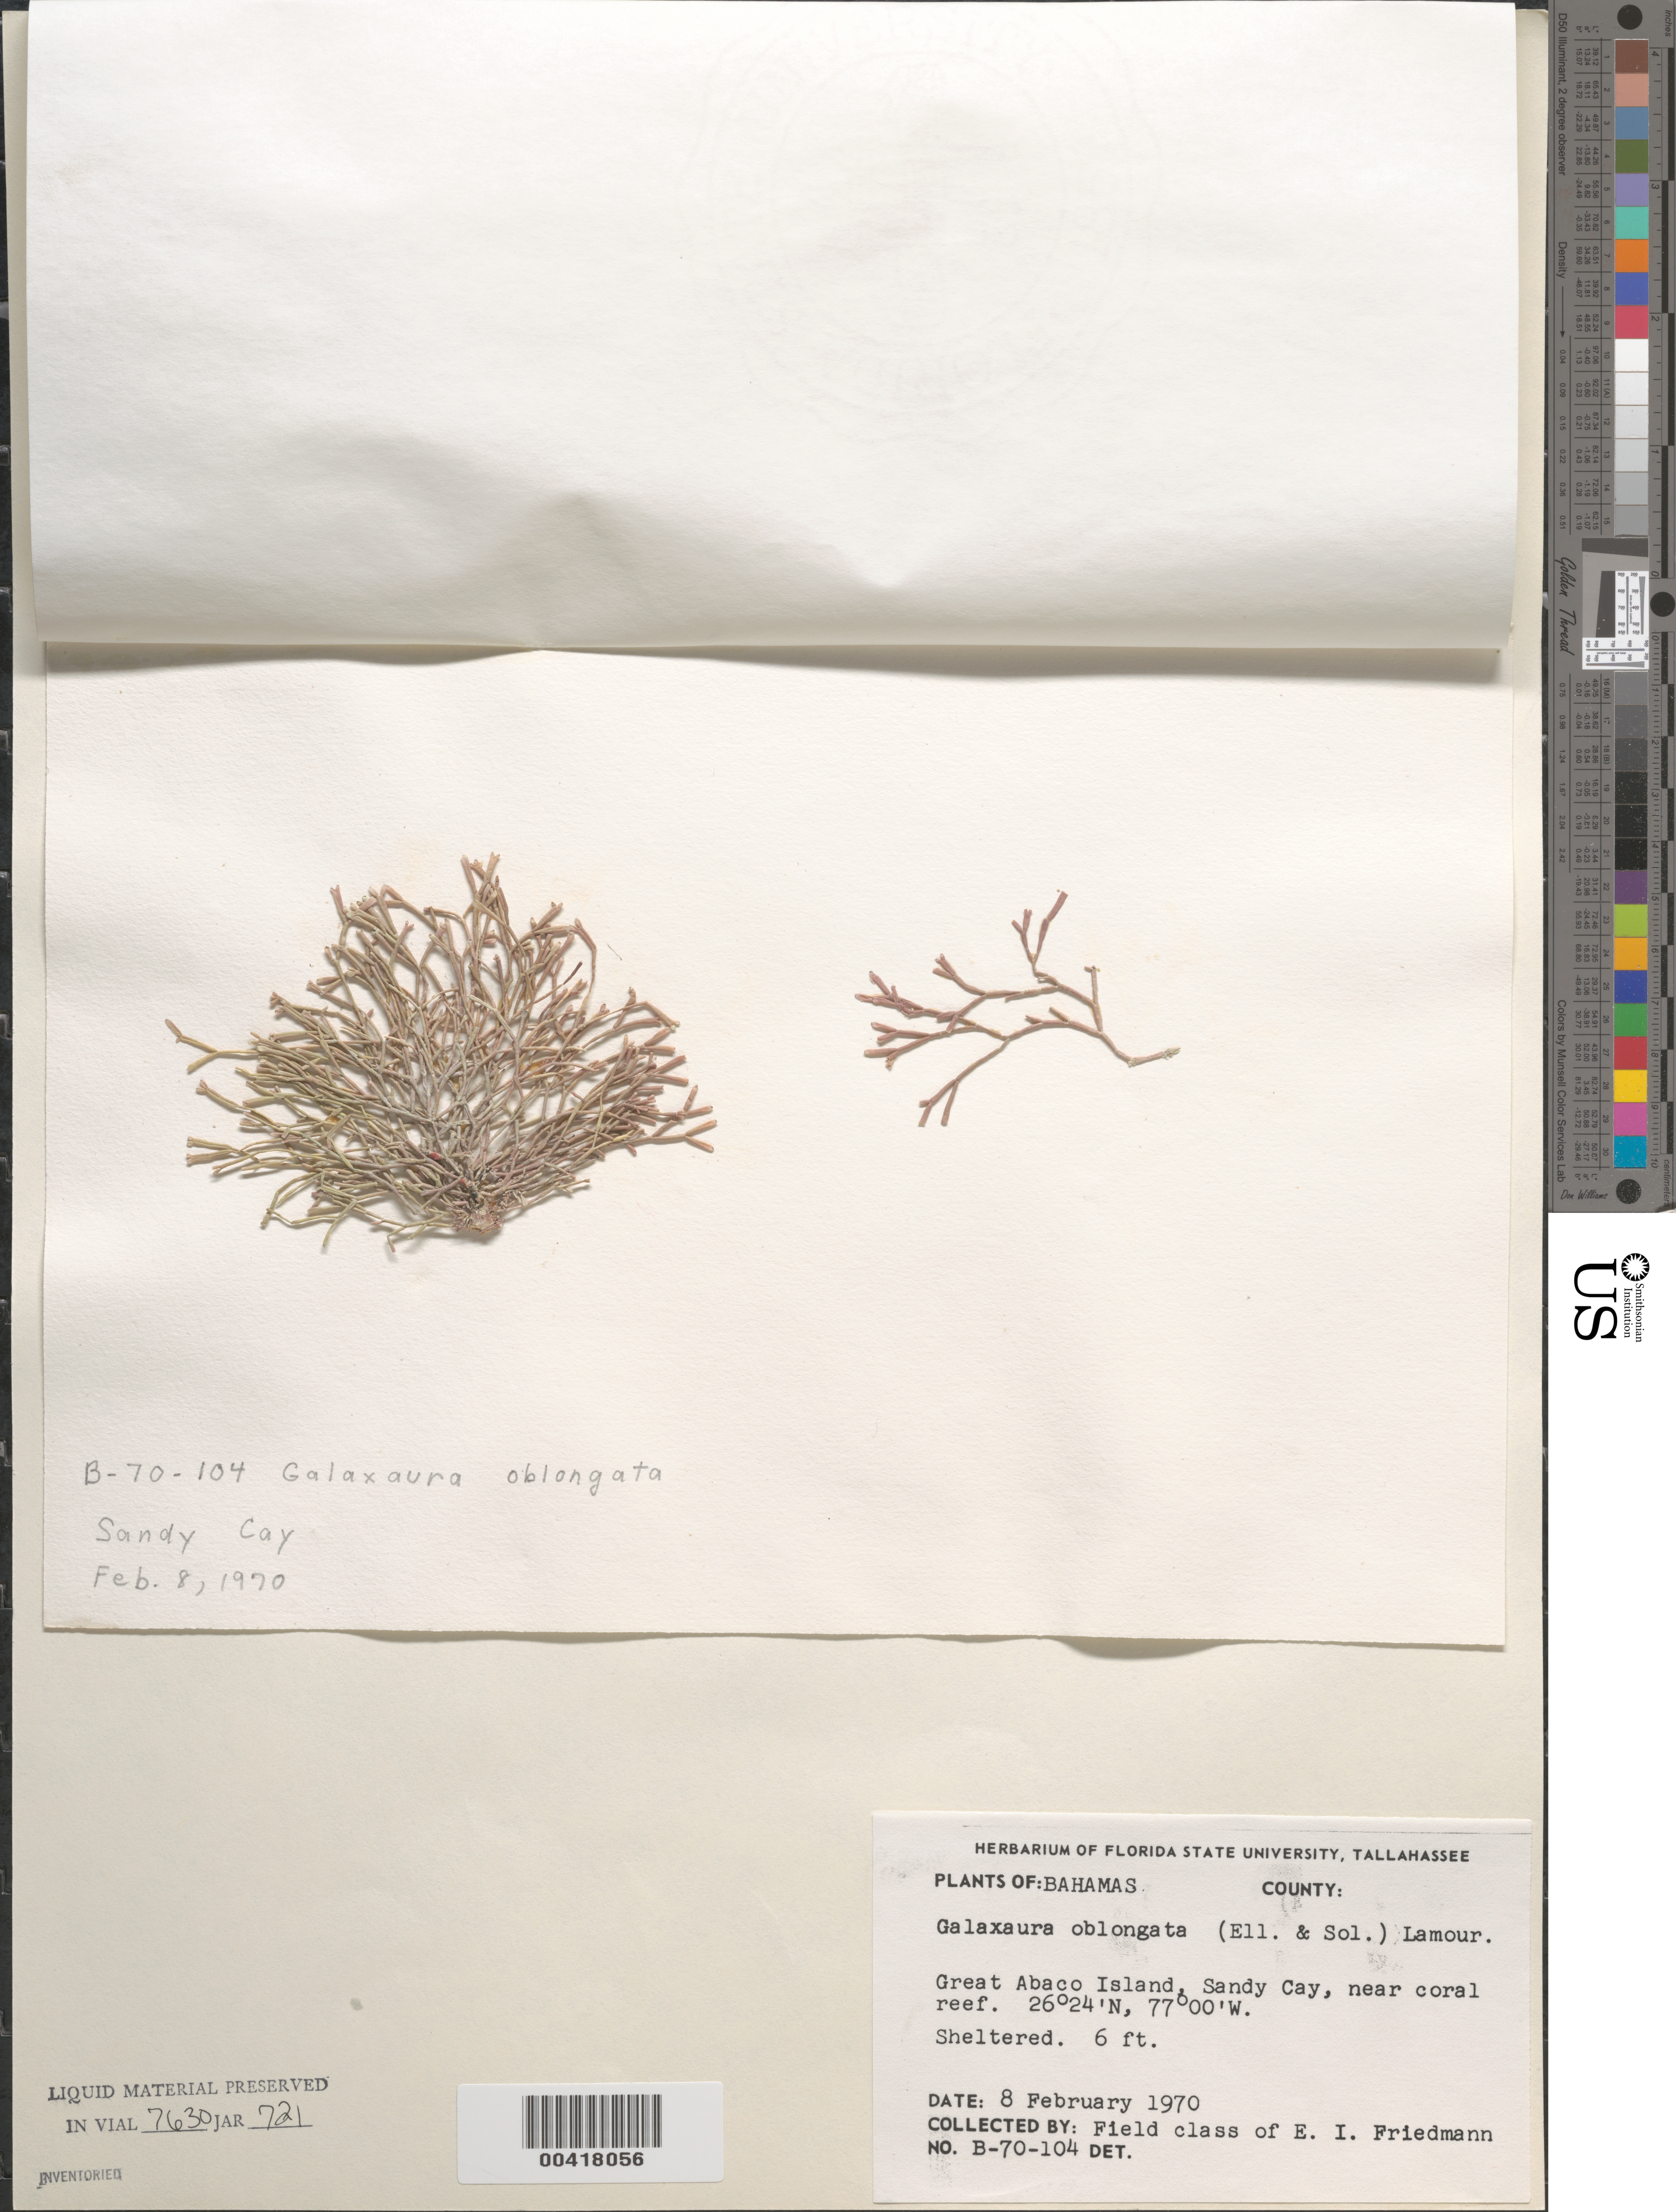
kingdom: Plantae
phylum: Rhodophyta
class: Florideophyceae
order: Nemaliales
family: Galaxauraceae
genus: Tricleocarpa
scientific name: Tricleocarpa fragilis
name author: (L.) Huisman & R.A. Towns.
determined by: Algae name updating Project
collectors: E. Friedmann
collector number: B-70-104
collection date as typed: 08 Feb 1970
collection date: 1970-02-08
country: Bahamas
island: Great Abaco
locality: Sandy Cay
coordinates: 26 24" N, 77 00" W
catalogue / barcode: US 21867